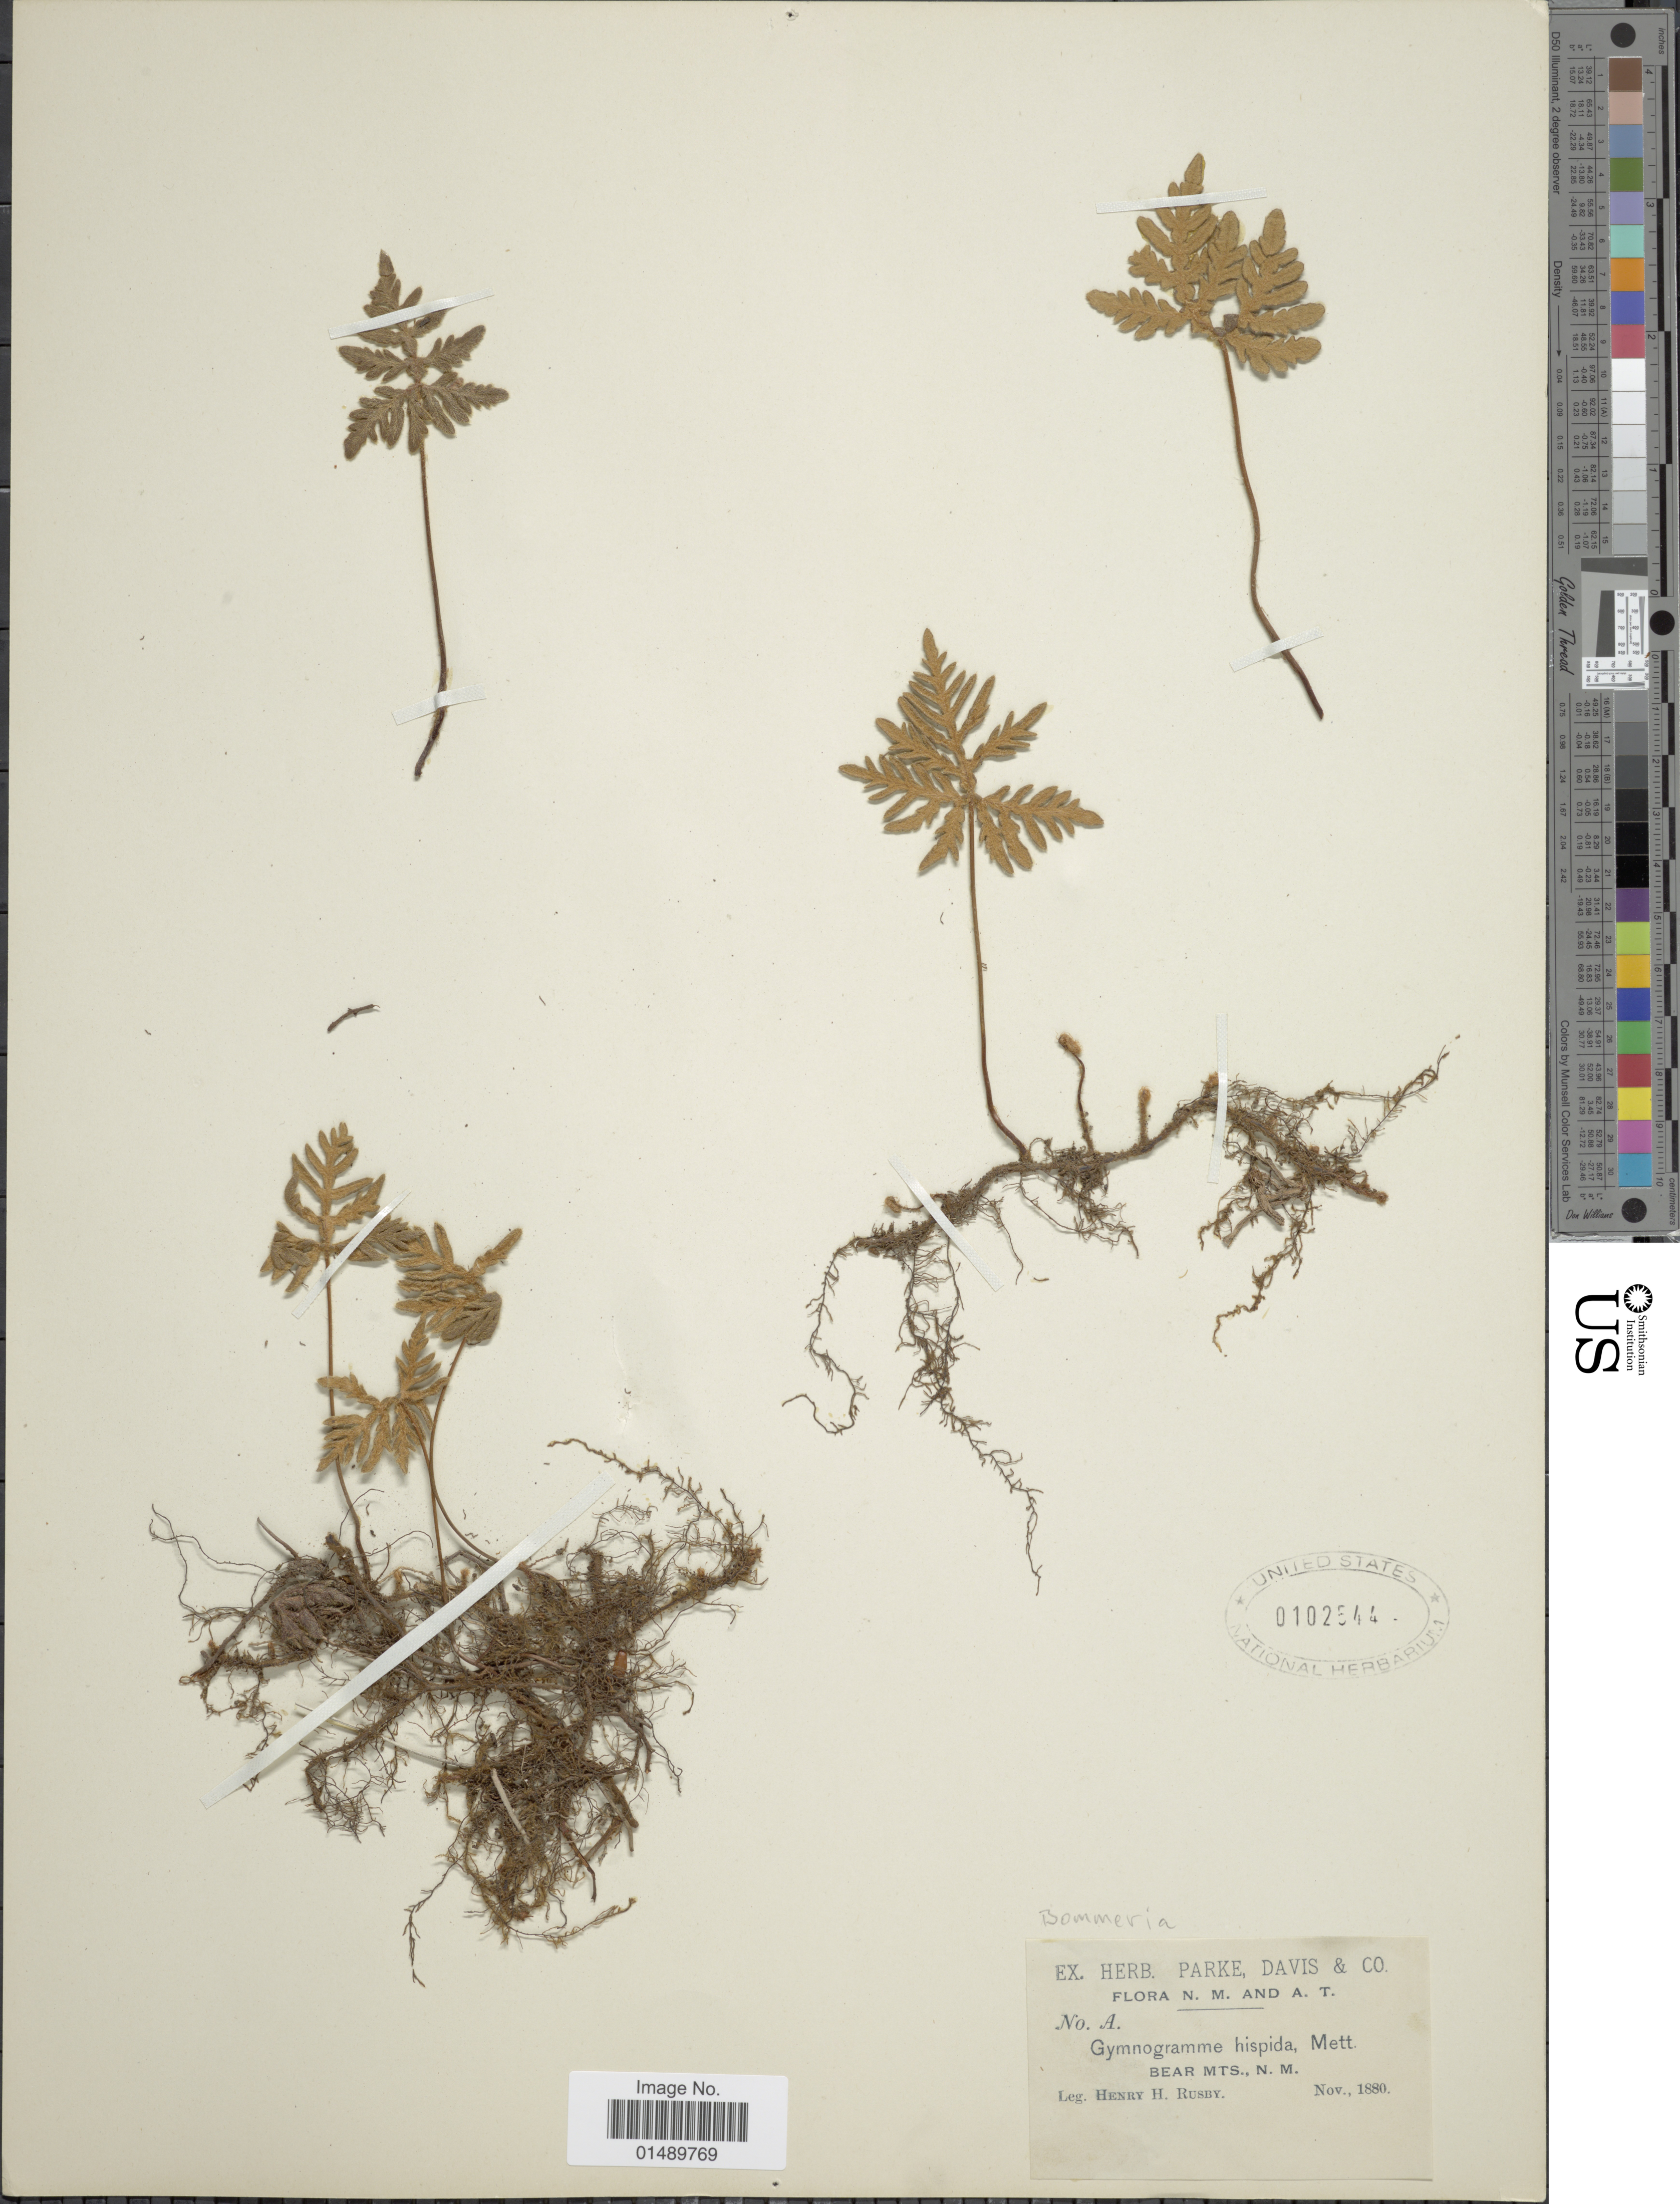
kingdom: Plantae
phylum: Tracheophyta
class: Polypodiopsida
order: Polypodiales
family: Pteridaceae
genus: Bommeria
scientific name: Bommeria hispida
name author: (Mett. ex Kuhn) Underw.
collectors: H. H. Rusby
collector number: A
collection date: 1880-11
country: United States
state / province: New Mexico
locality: Bear Mts., N. M.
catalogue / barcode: US 102544